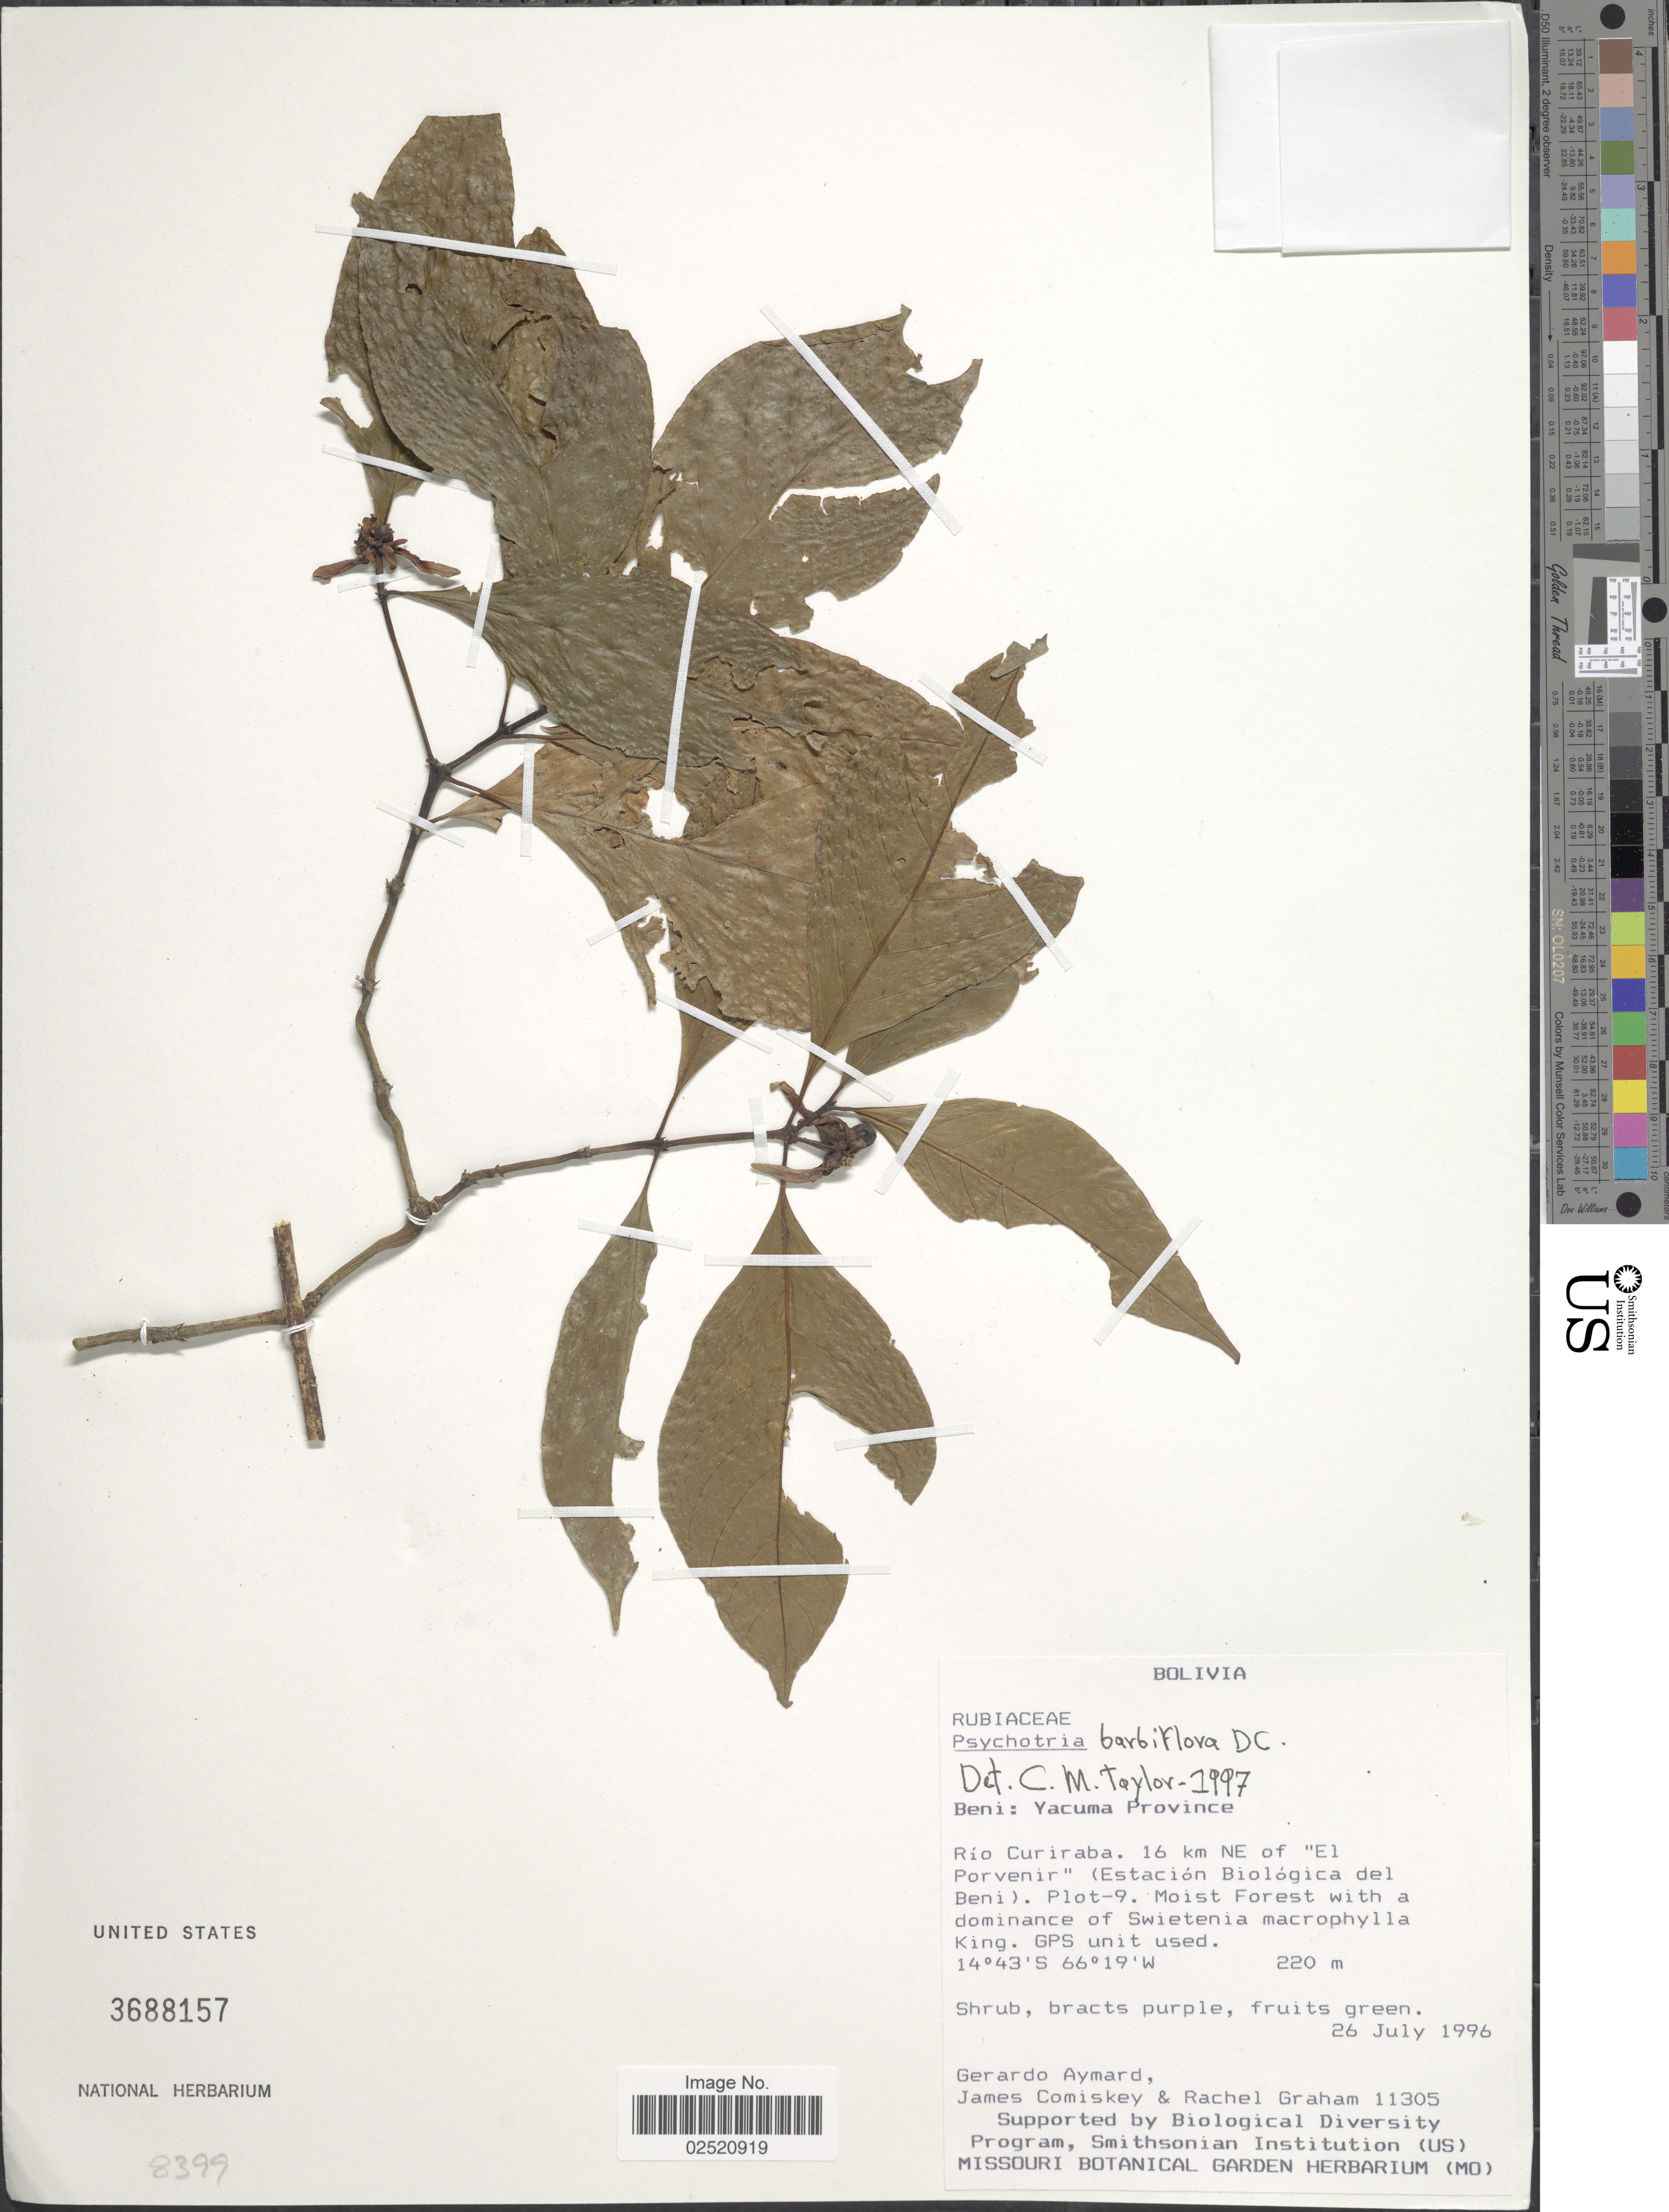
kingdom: Plantae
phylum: Tracheophyta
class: Magnoliopsida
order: Gentianales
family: Rubiaceae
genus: Psychotria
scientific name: Psychotria barbiflora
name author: DC.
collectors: G. A. Aymard, J. A. Comiskey & R. Graham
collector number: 11305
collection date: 1996-07-26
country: Bolivia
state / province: Beni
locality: Yacuma Province, Rio Curiraba, 16 km NE of "El Porvenir"(Estavion Biological del Beni), Plot-9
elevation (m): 220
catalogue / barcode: US 3688157